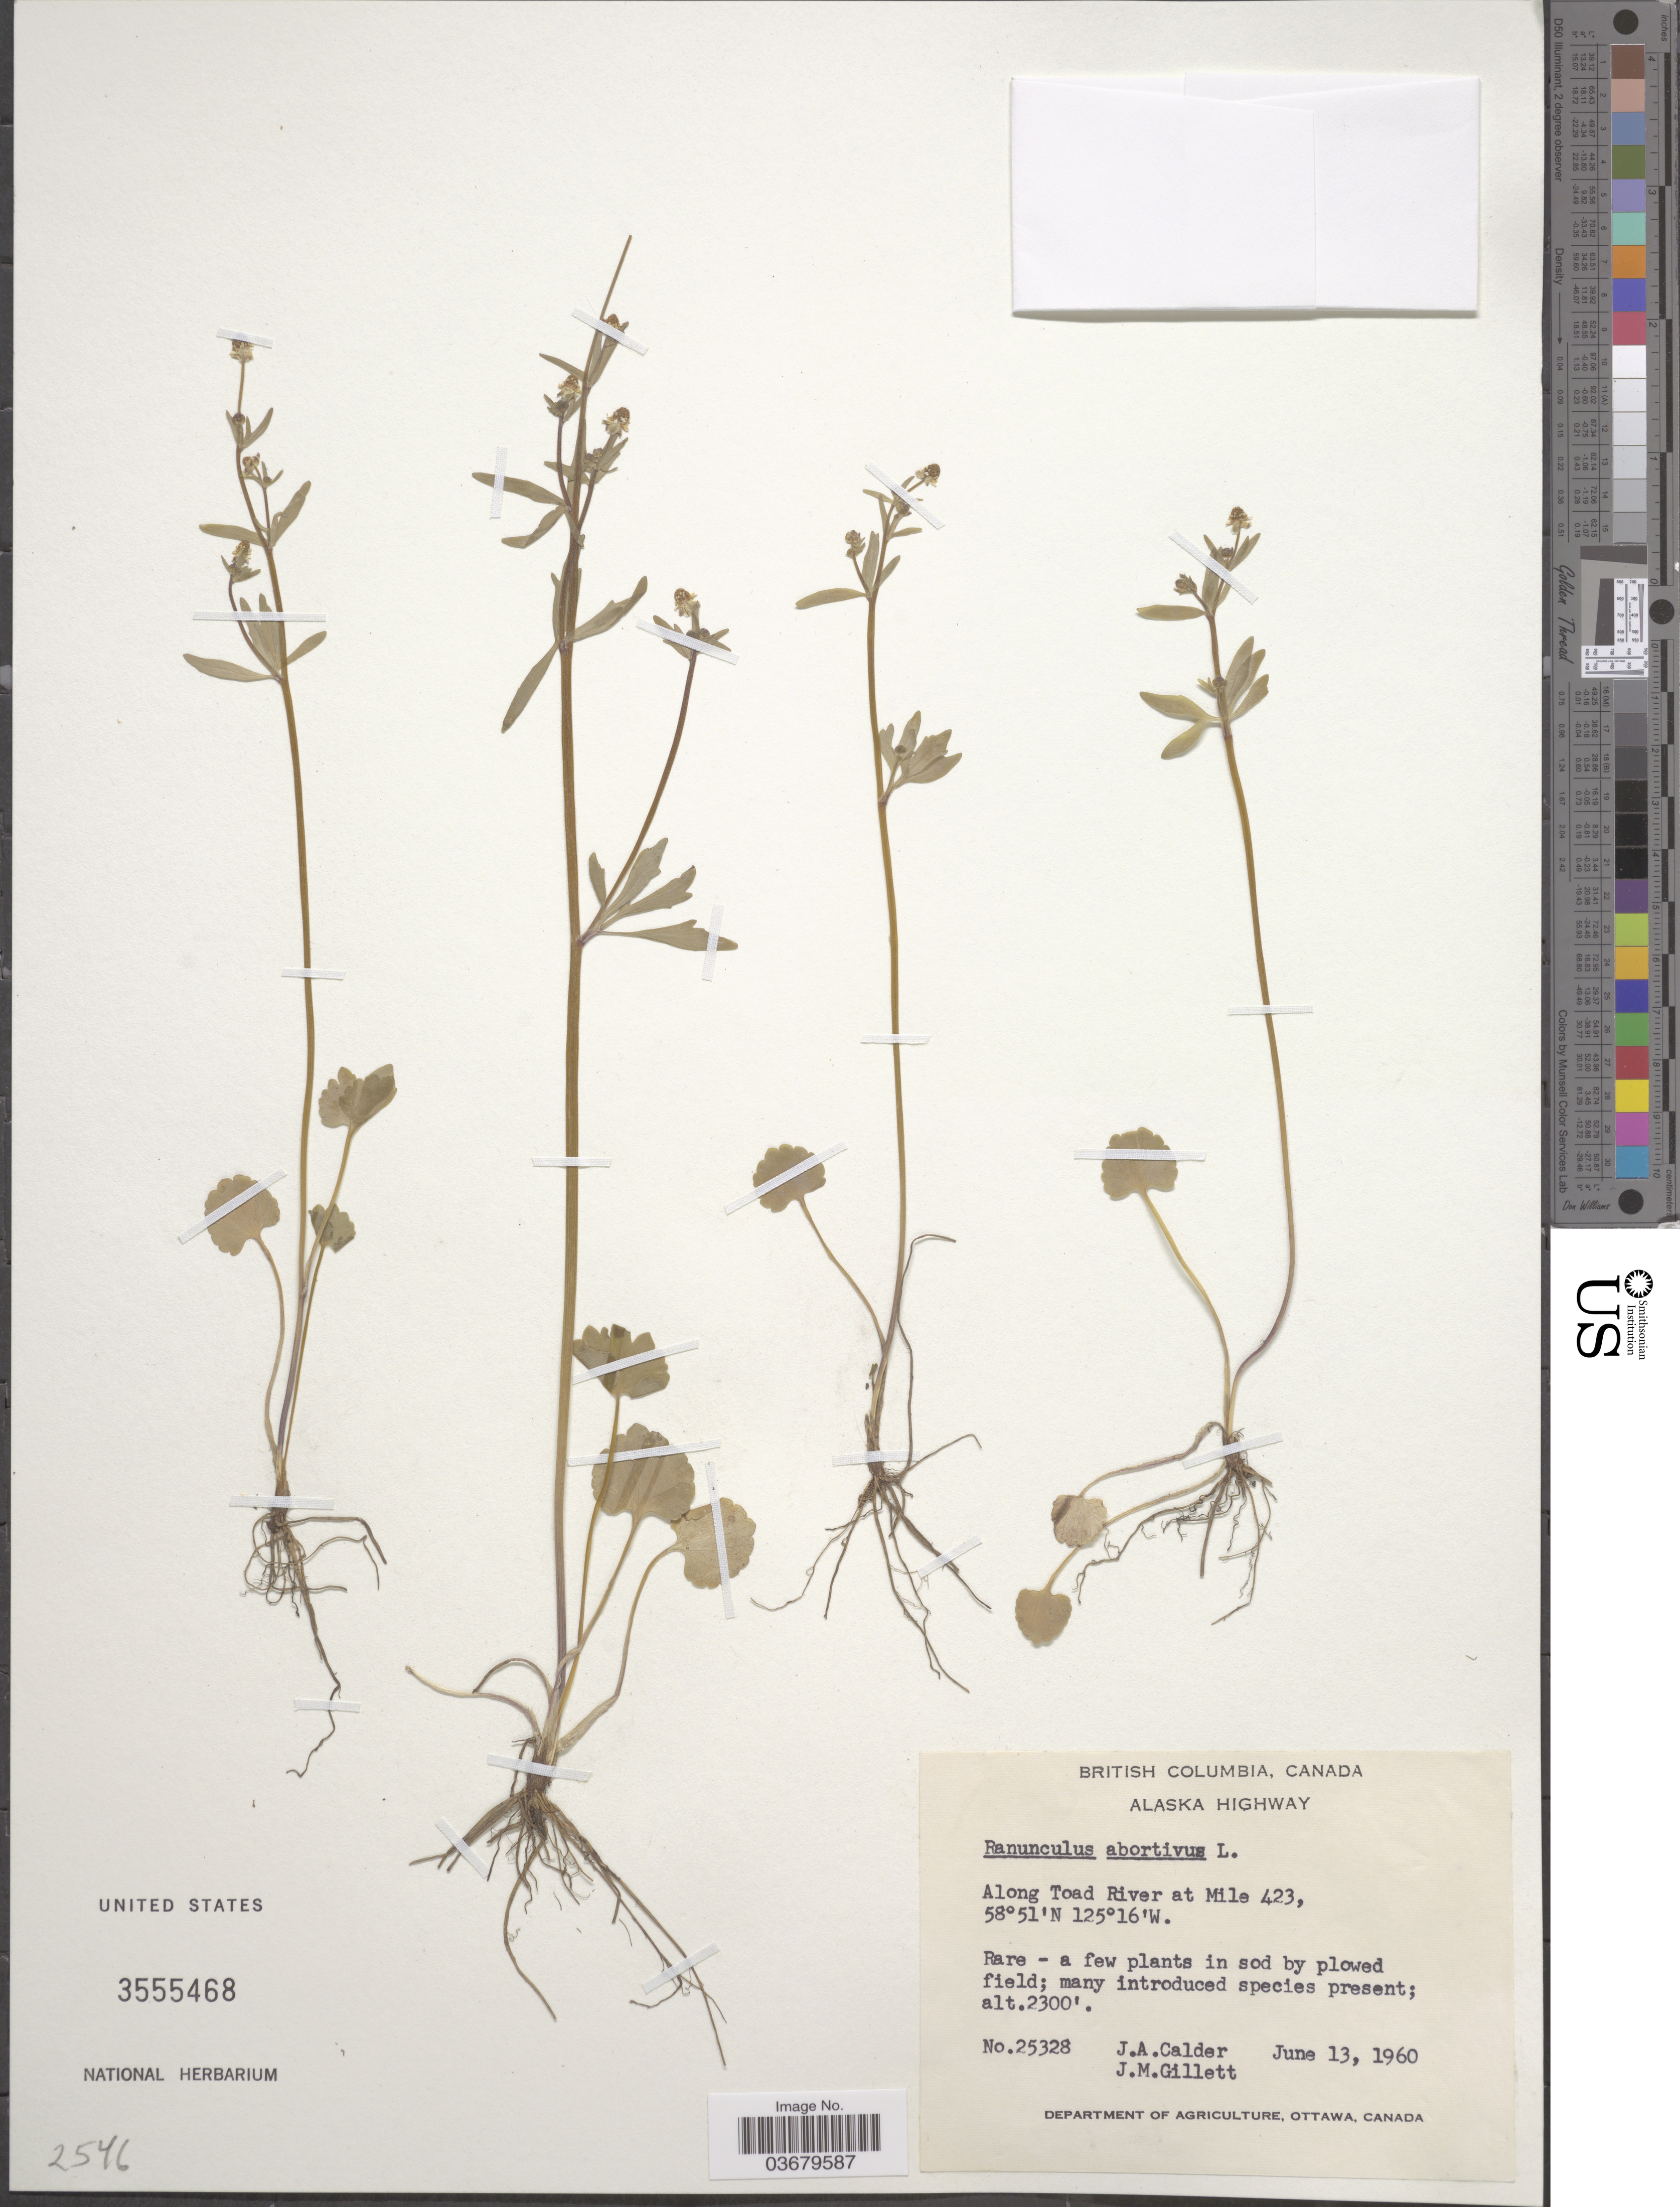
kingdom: Plantae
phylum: Tracheophyta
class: Magnoliopsida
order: Ranunculales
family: Ranunculaceae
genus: Ranunculus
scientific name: Ranunculus abortivus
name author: L.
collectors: J. A. Calder & J. M. Gillett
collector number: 25328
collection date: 1960-06-13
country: Canada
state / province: British Columbia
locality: Alaska Highway. Along Toad River at Mile 423.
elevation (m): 701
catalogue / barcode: US 3555468